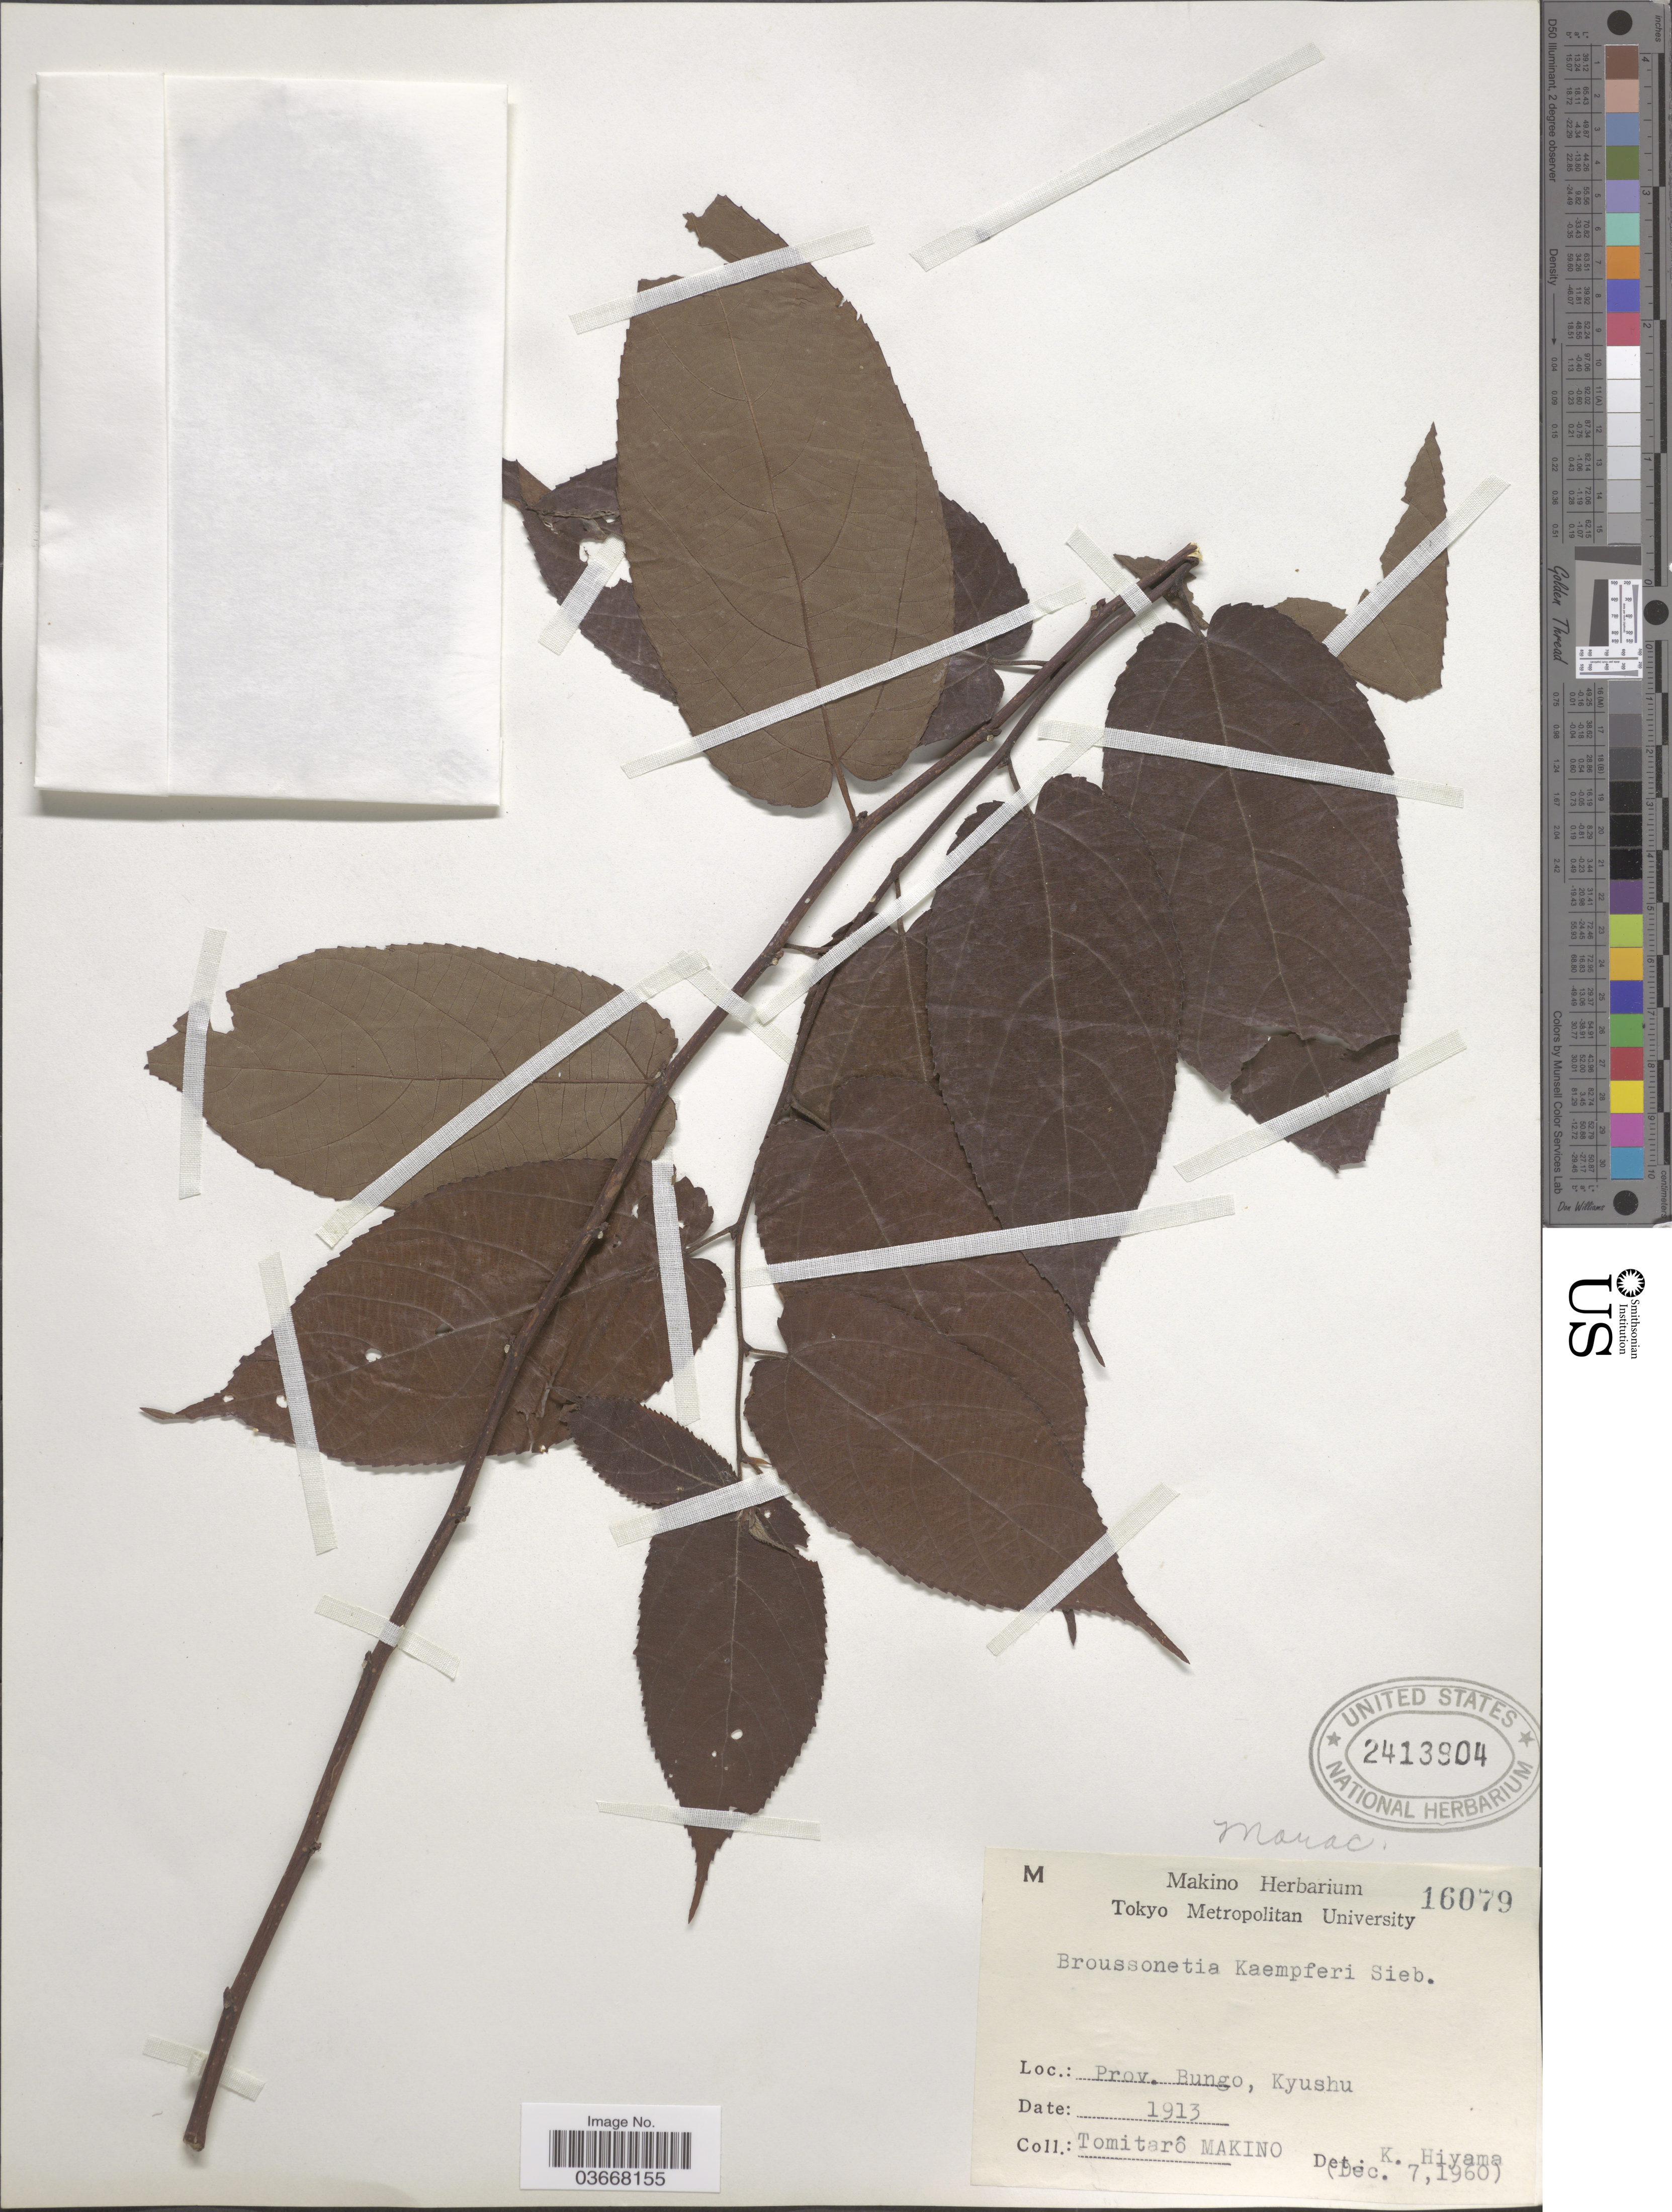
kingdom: Plantae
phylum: Tracheophyta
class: Magnoliopsida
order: Rosales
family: Moraceae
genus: Broussonetia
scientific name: Broussonetia kaempferi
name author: Siebold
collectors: T. Makino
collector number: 16079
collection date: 1913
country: Japan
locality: Prov. Bungo, Kyushu.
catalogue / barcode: US 2413904